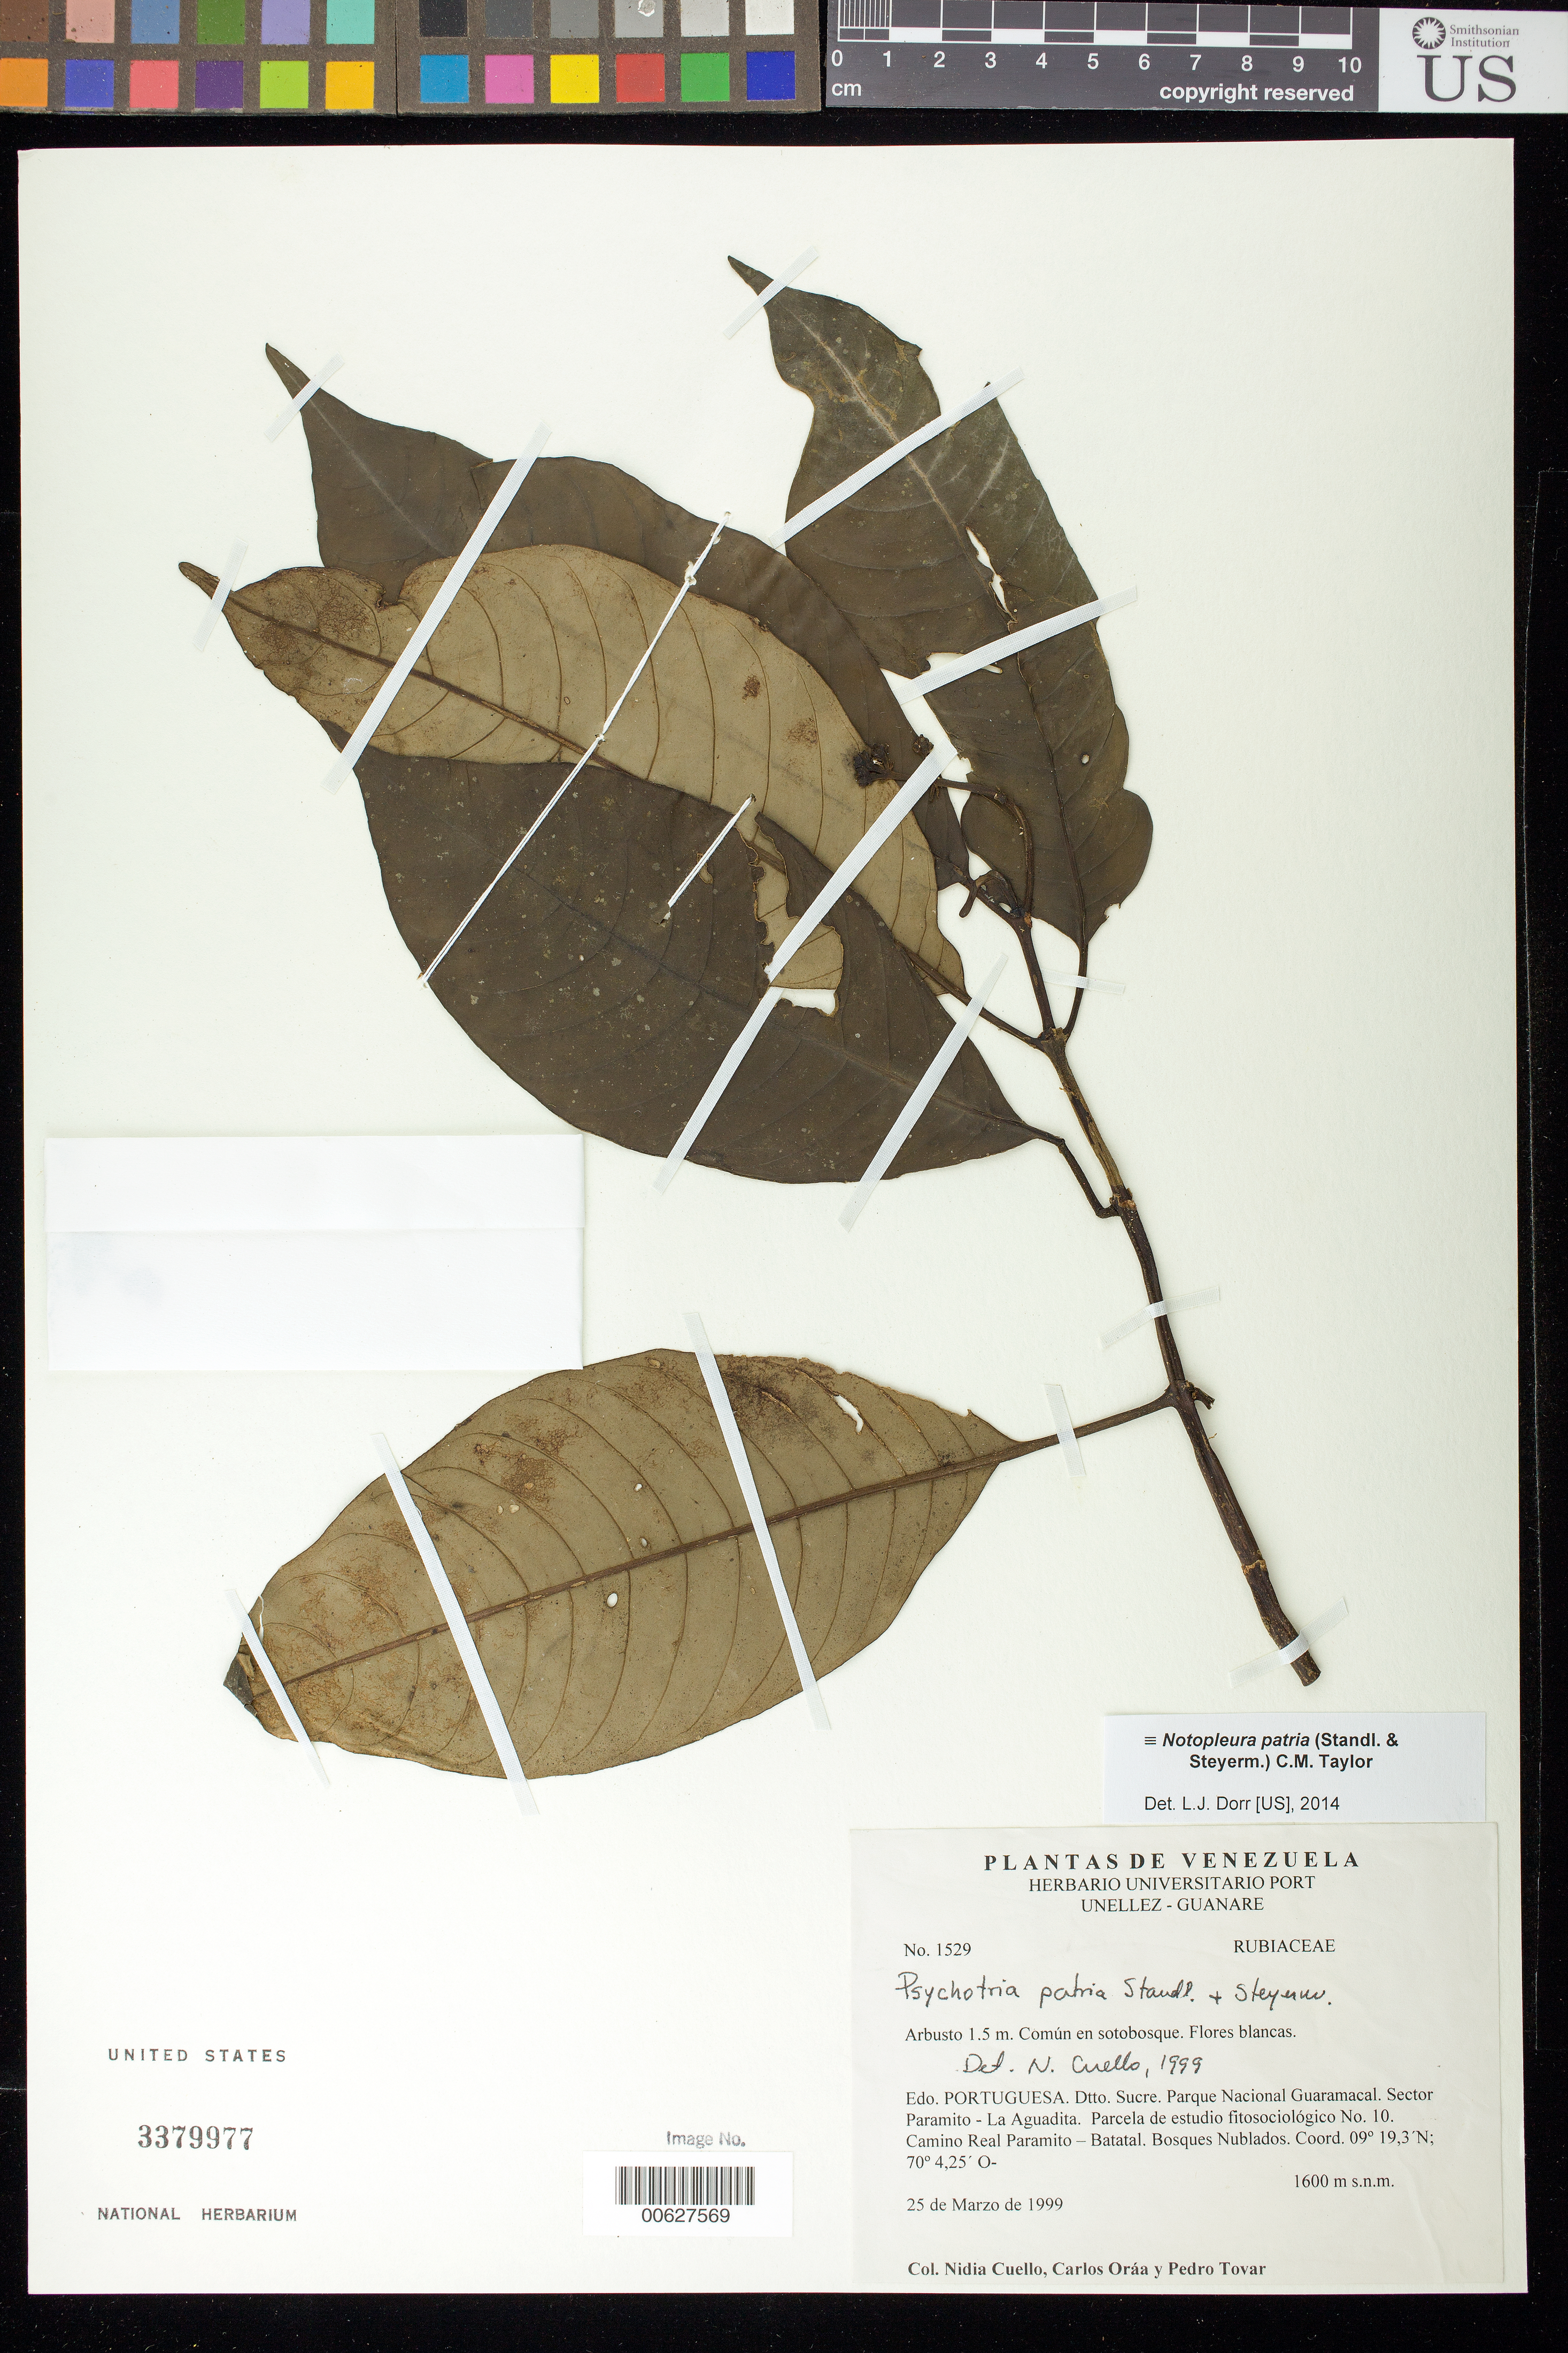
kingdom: Plantae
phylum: Tracheophyta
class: Magnoliopsida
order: Gentianales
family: Rubiaceae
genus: Notopleura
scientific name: Notopleura patria var. patria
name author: (Standl. & Steyerm.) C.M. Taylor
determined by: Dorr, L. J., (BOT), Smithsonian Institution - National Museum of Natural History (UNITED STATES)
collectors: N. L. Cuello, C. Oráa & P. Tovar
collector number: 1529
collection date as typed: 25 Mar 1999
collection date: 1999-03-25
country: Venezuela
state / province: Portuguesa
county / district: Sucre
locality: Parque Nacional Guaramacal. Sector Paramito - La Aguadita. Camino Real Paramito - Batatal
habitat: Bosques nublados. Común en sotobosque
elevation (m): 1600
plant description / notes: PORT, US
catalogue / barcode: US 3379977